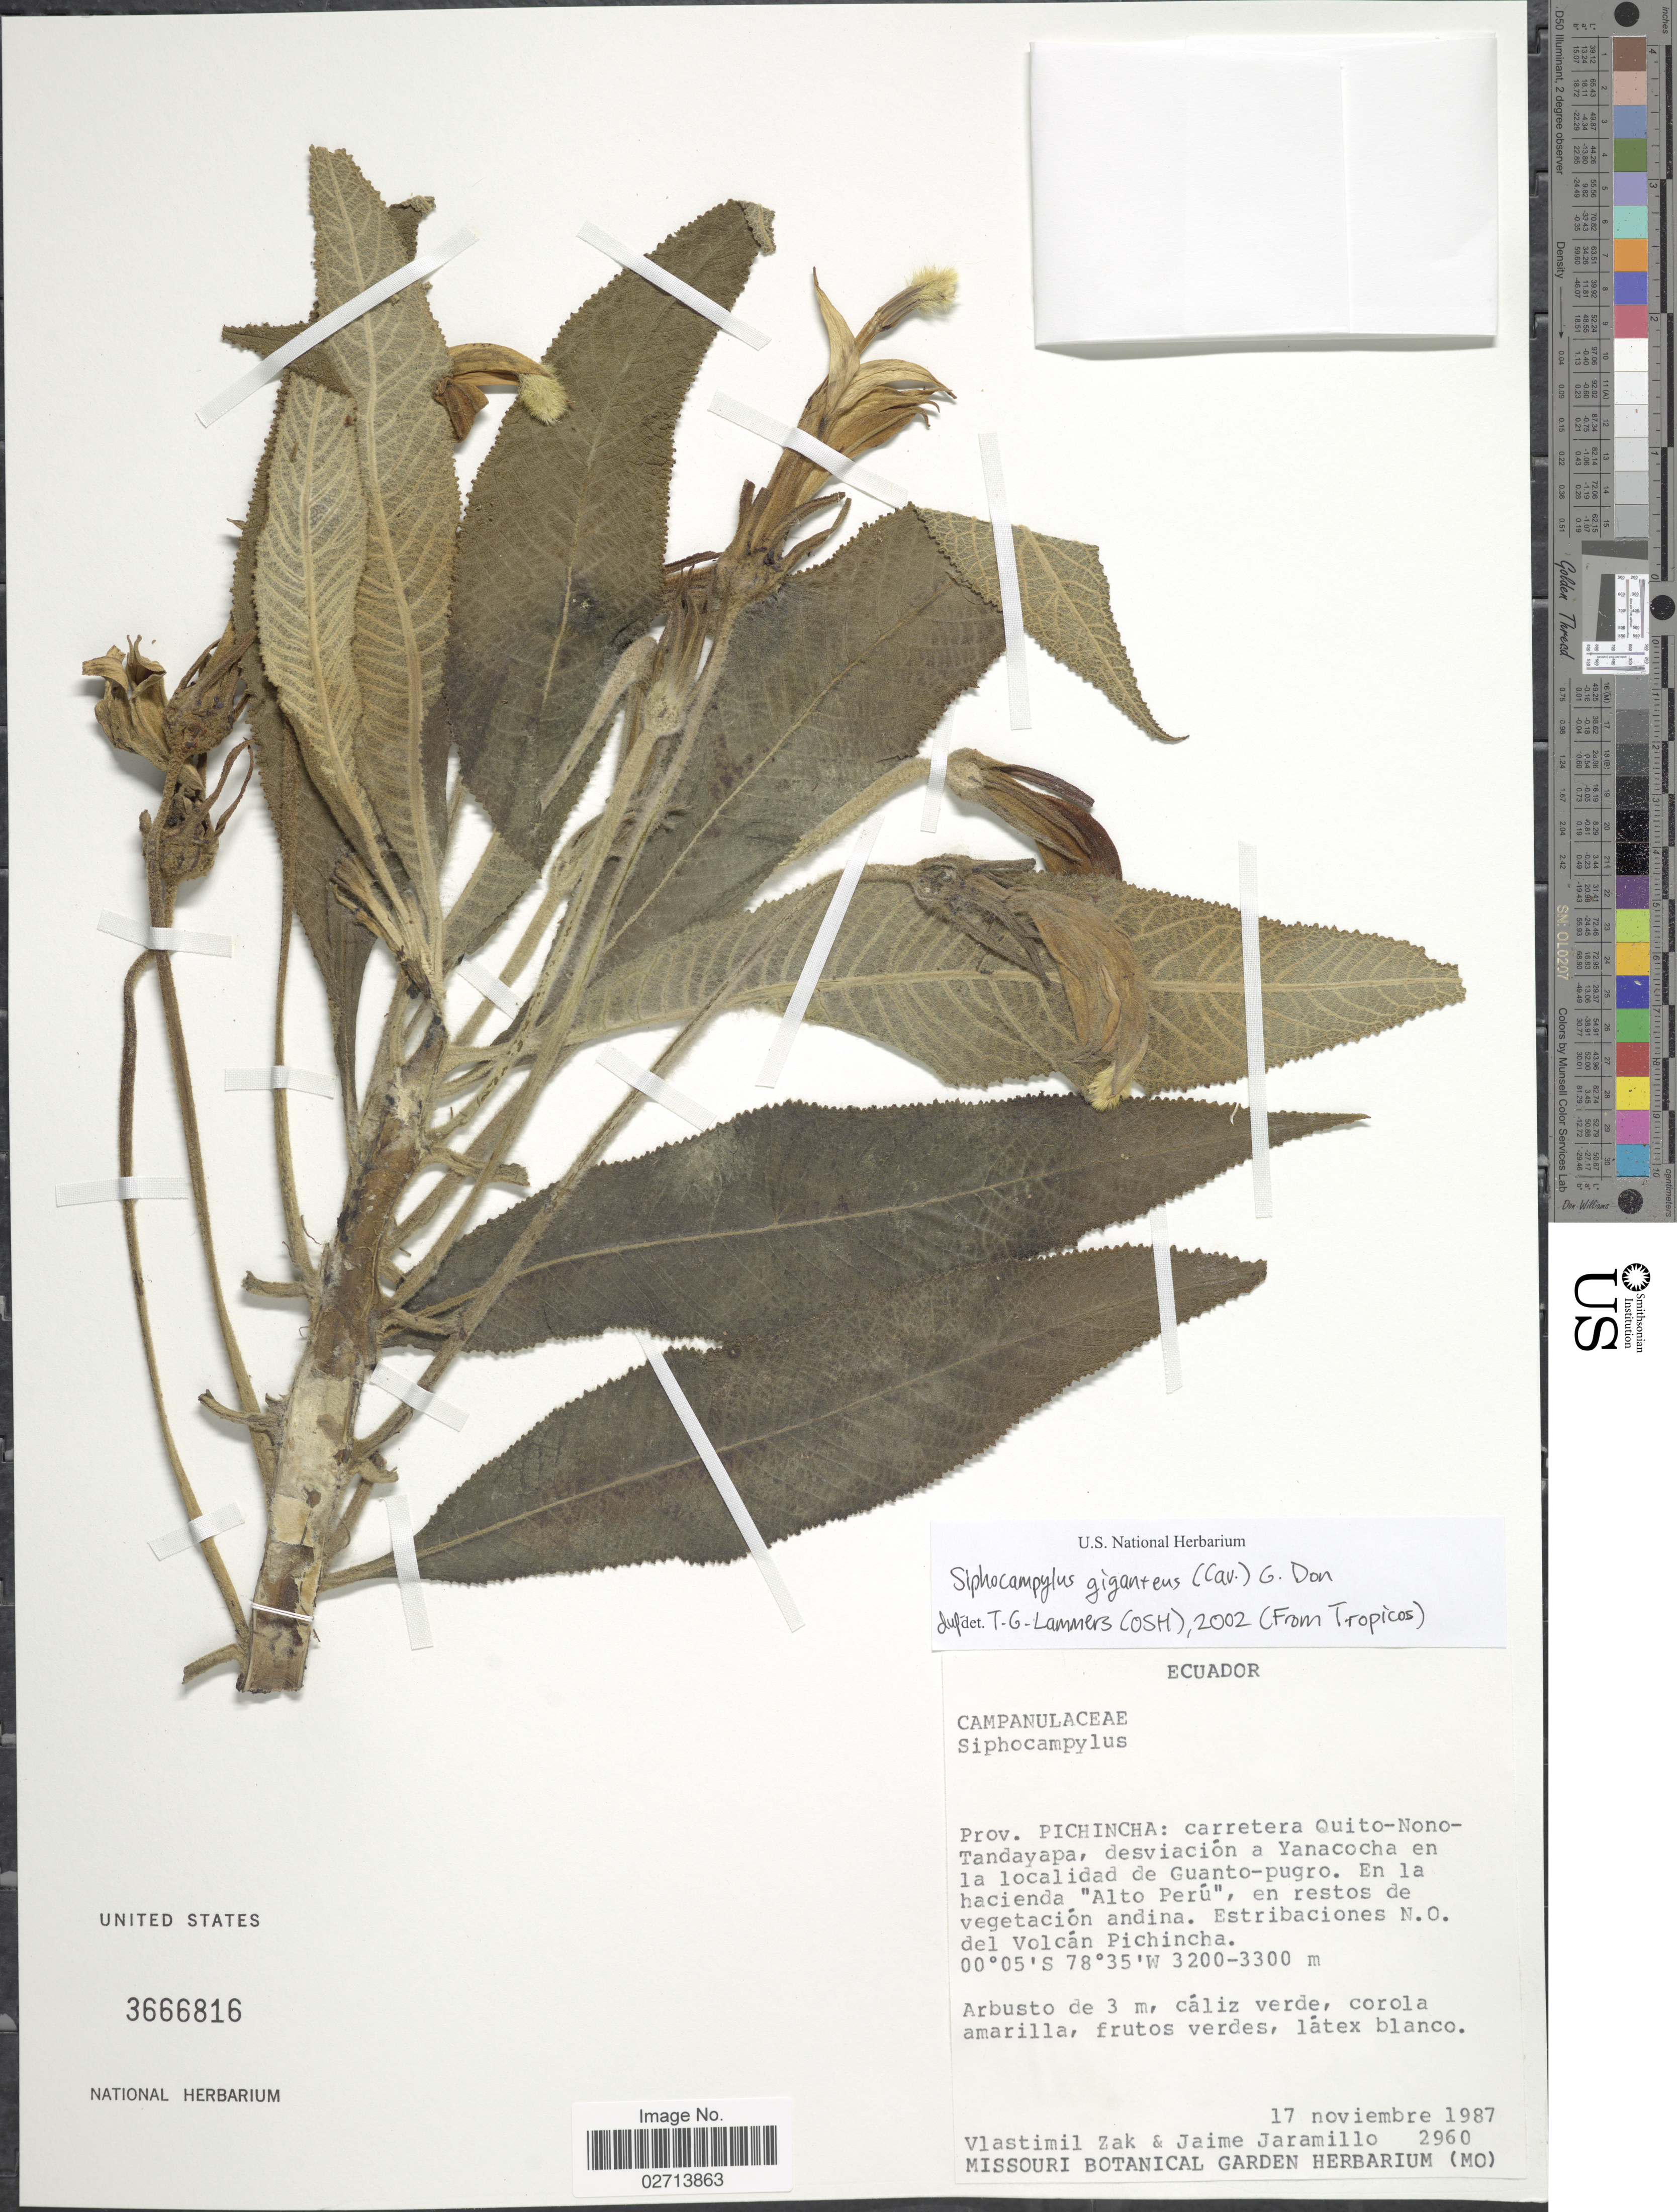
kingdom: Plantae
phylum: Tracheophyta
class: Magnoliopsida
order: Asterales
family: Campanulaceae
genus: Siphocampylus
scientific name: Siphocampylus giganteus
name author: (Cav.) G. Don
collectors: V. Zak & J. Jaramillo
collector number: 2960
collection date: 1987-11-17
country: Ecuador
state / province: Pichincha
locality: Carretera Quito-Nono-Tandayapa, desviación a Yanacocha en la localidad de Guanto-pugro. En la hacienda 'Alto Perú' en restos de vegetación andina. Estribaciones N.O. del Volcán Pichincha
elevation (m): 3200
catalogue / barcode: US 3666816